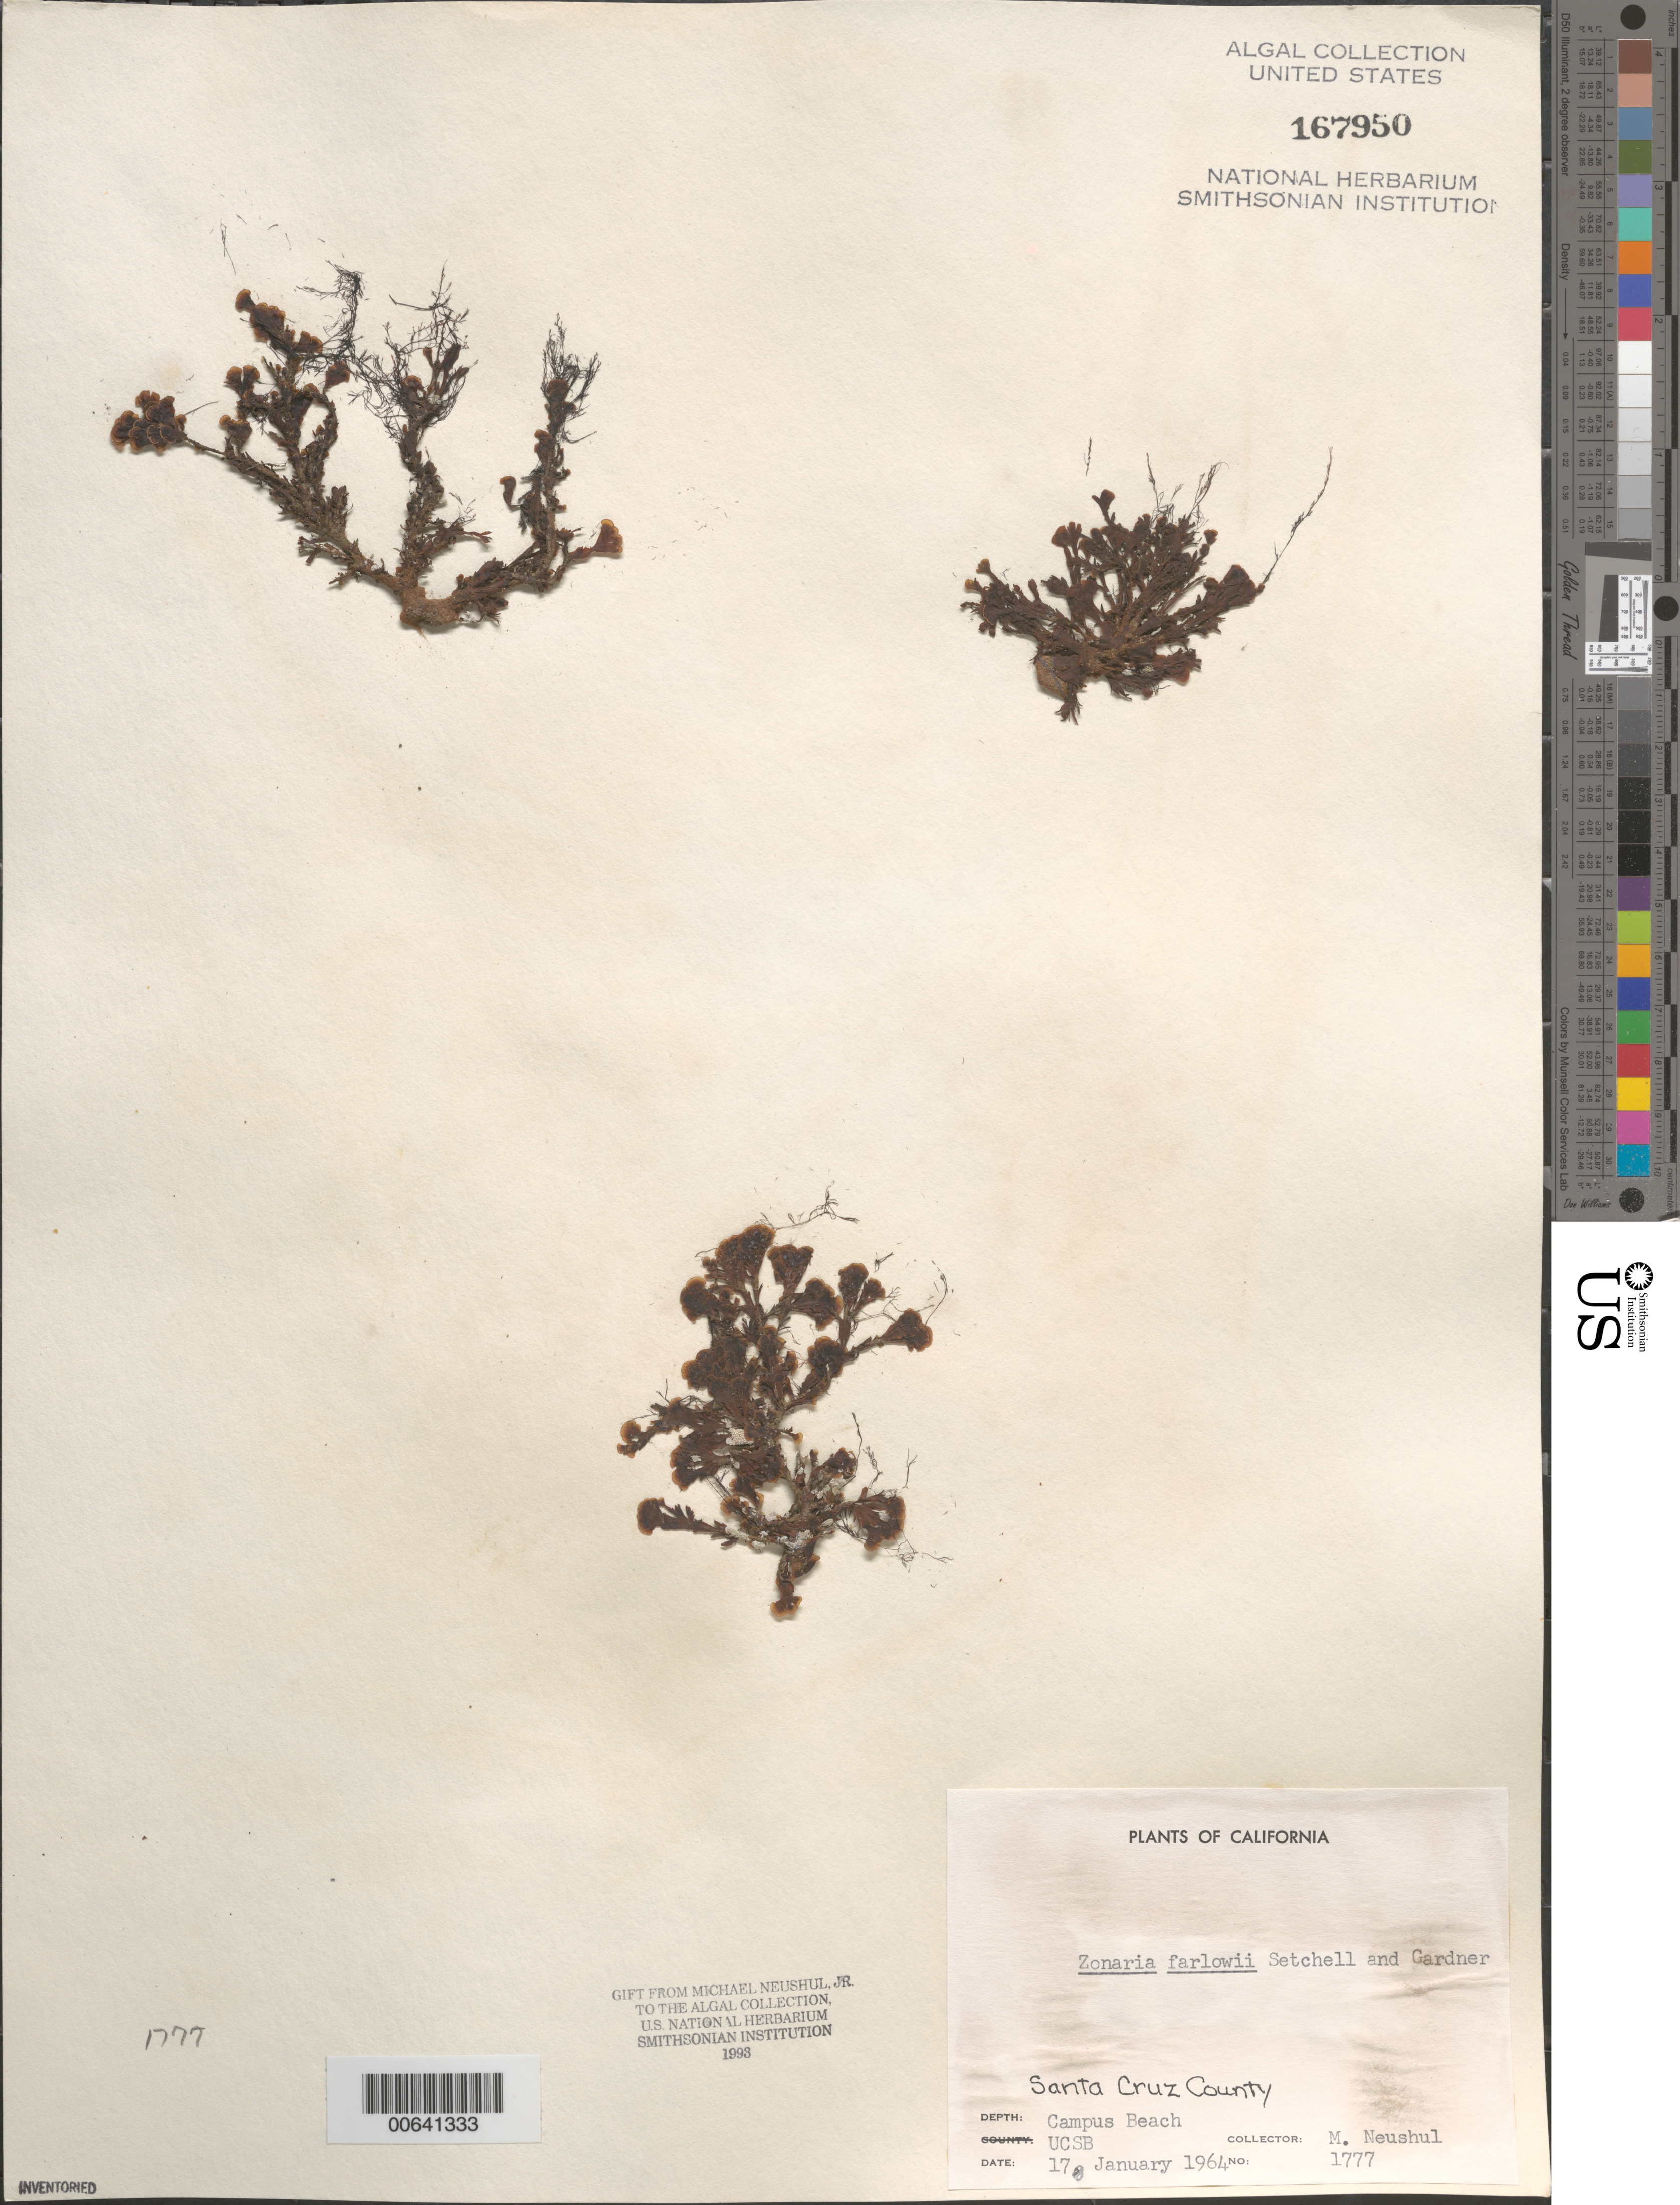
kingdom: Chromista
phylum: Ochrophyta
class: Phaeophyceae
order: Dictyotales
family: Dictyotaceae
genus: Zonaria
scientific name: Zonaria farlowii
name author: Setch. & N.L. Gardner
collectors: M. Neushul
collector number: Neushul 1777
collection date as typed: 17 Jan 1964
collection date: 1964-01-17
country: United States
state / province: California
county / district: Santa Barbara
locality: Campus Beach, University of California Santa Barbara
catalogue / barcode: US 167950